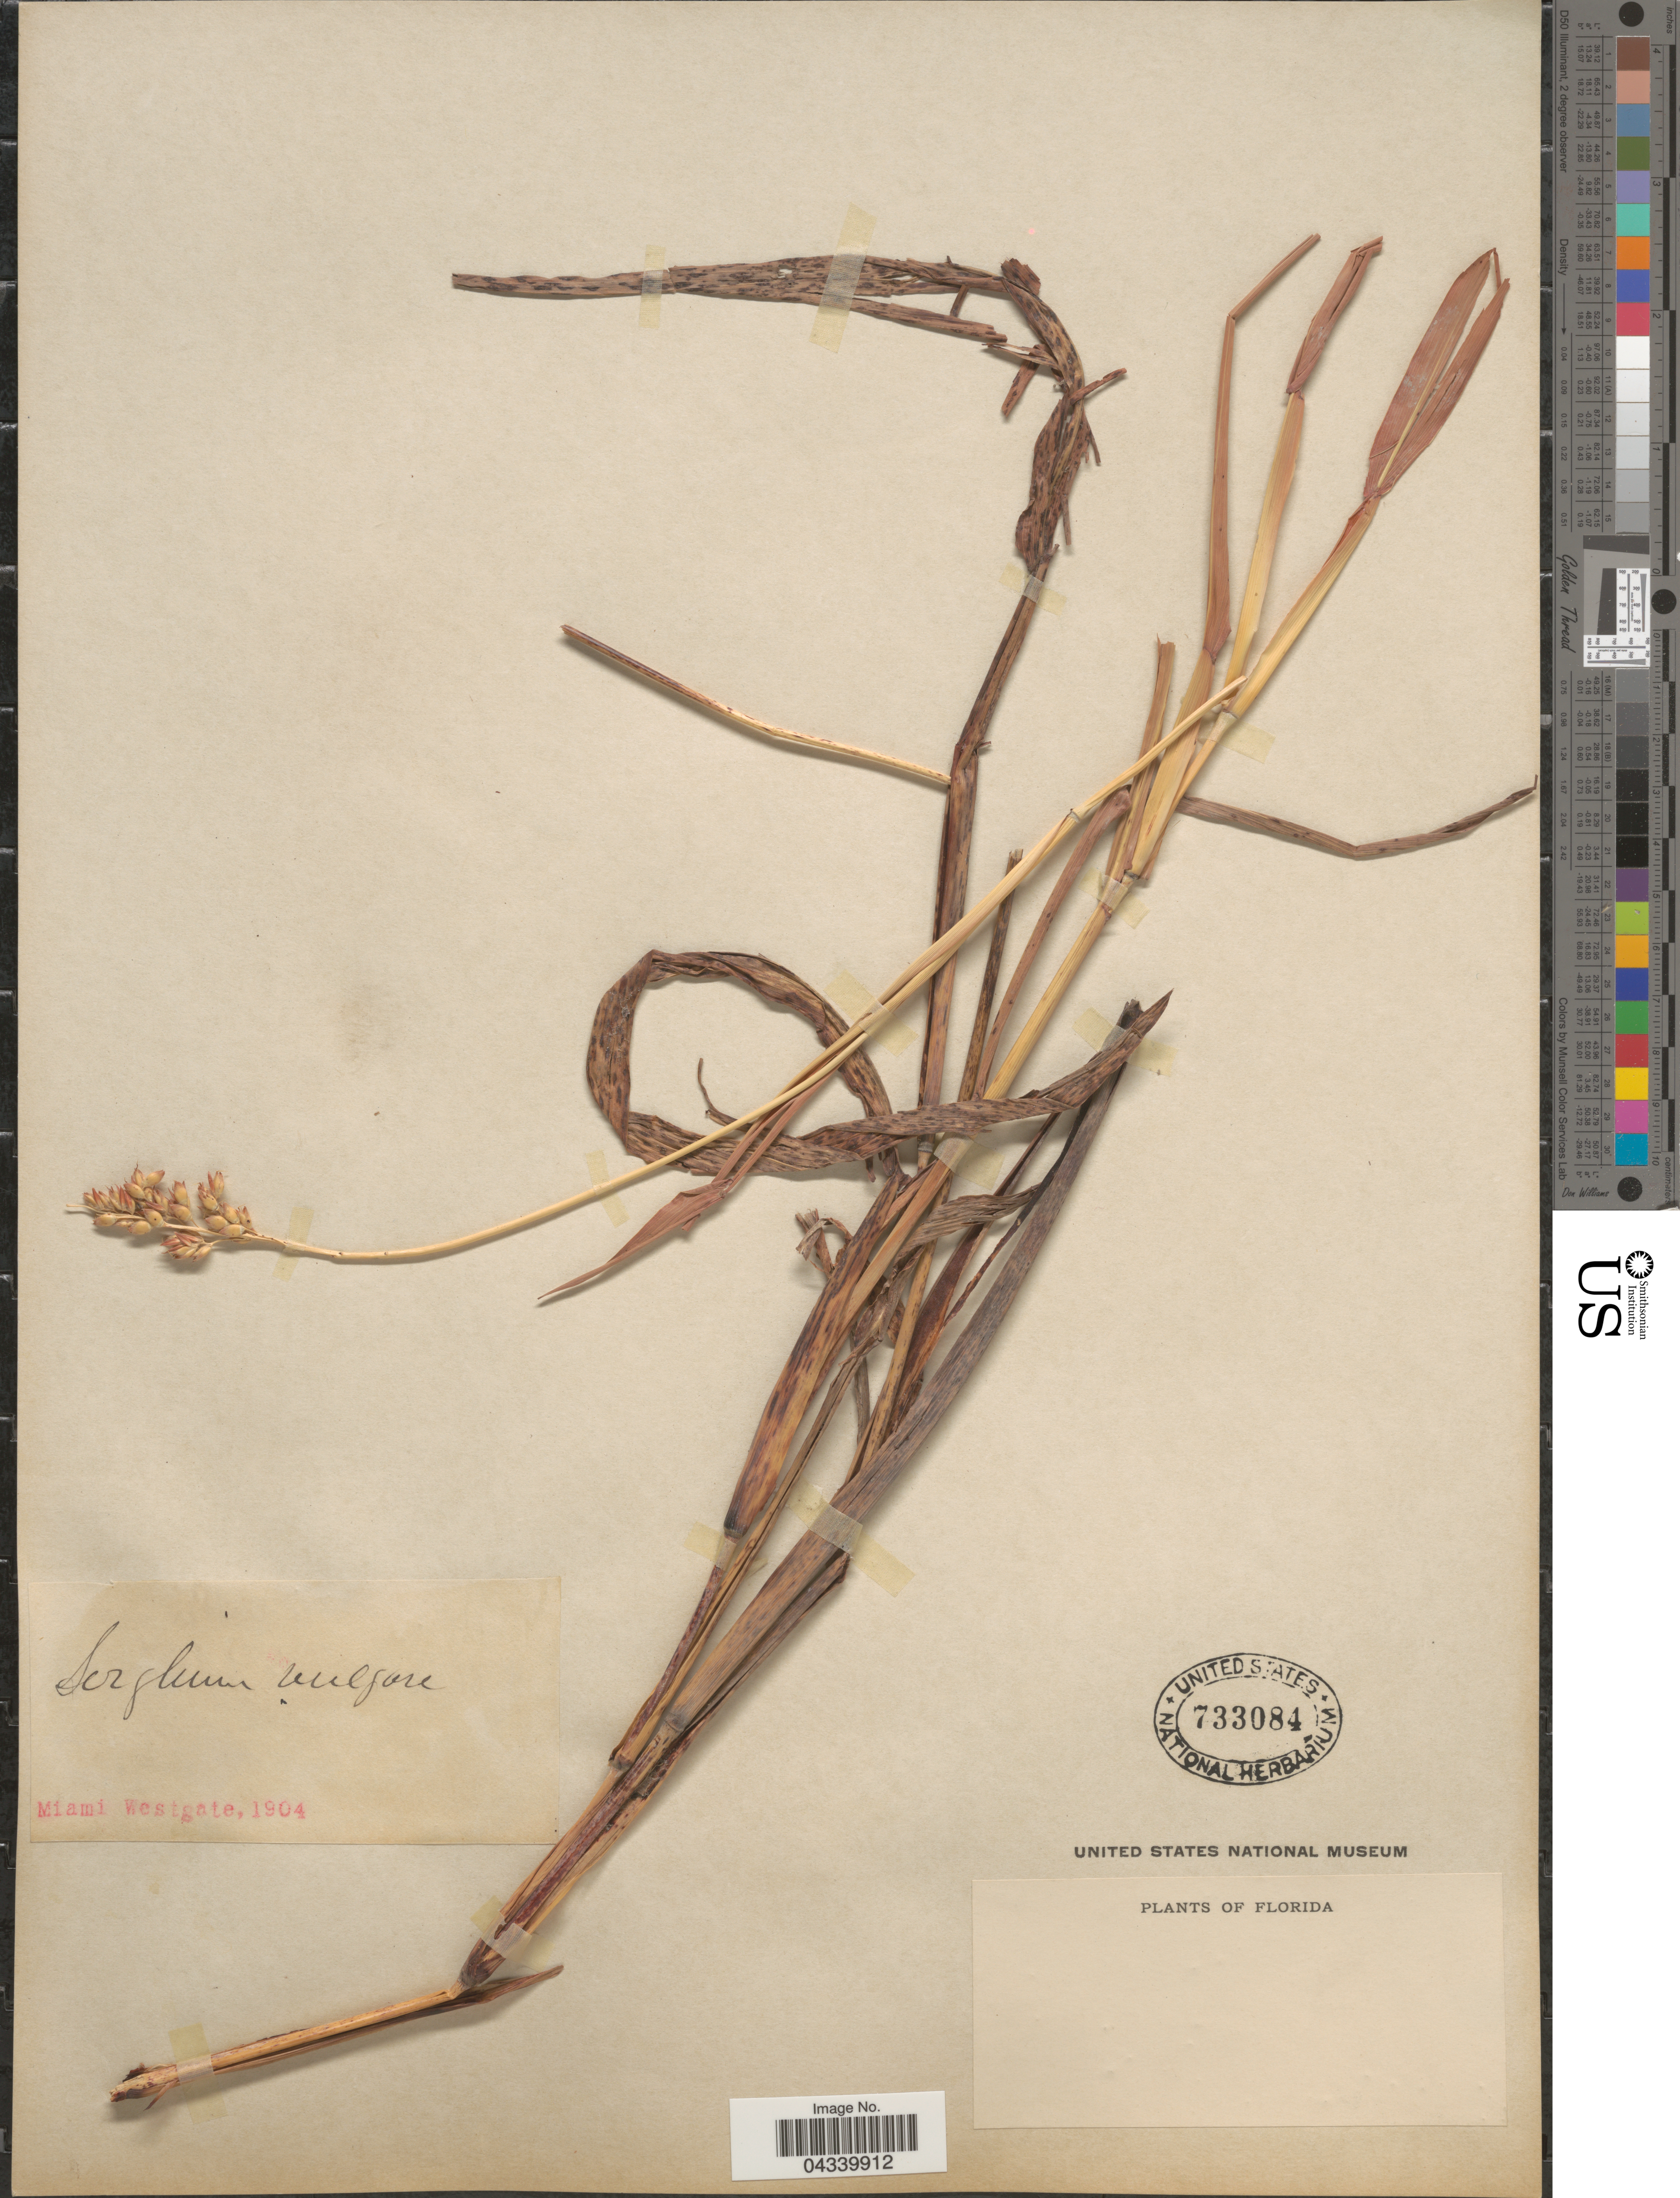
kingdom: Plantae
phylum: Tracheophyta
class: Liliopsida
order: Poales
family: Poaceae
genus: Sorghum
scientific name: Sorghum bicolor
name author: (L.) Moench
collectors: -. Westgate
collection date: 1904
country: United States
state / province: Florida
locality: Miami.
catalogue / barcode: US 733084